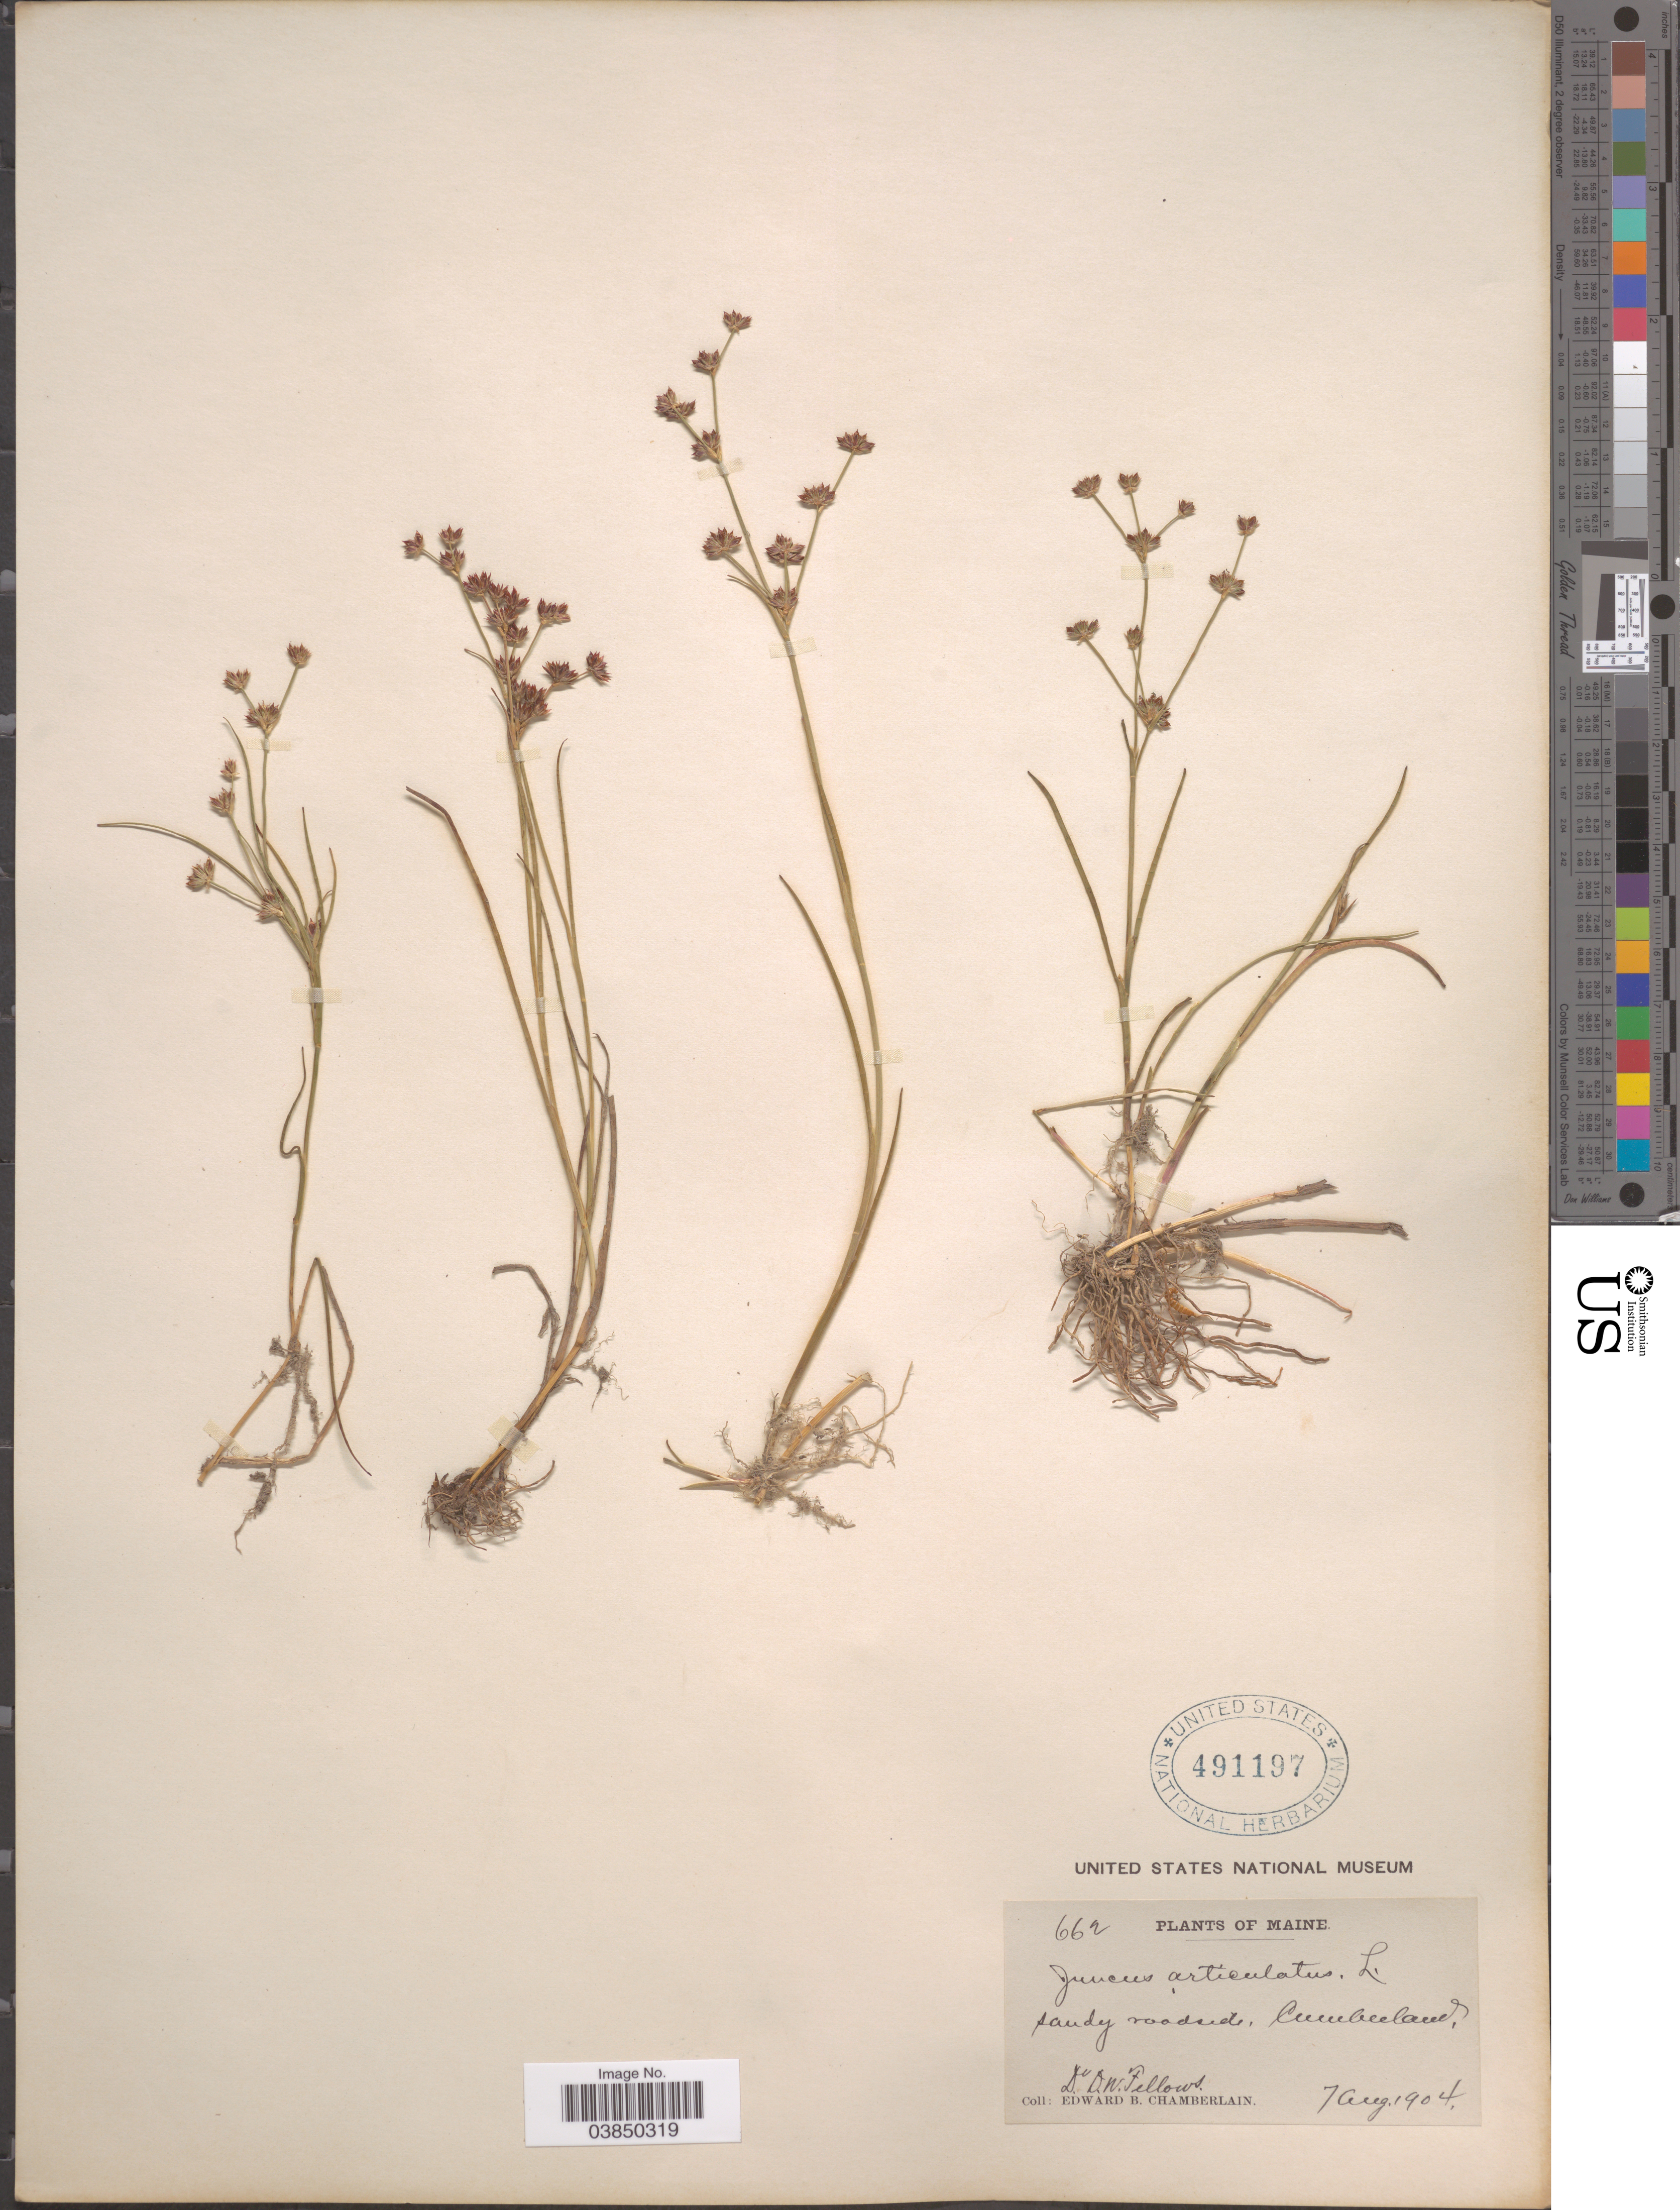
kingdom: Plantae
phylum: Tracheophyta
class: Liliopsida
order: Poales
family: Juncaceae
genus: Juncus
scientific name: Juncus articulatus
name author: L.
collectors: E. Chamberlain & D. W. Fellows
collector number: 662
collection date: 1904-08-07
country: United States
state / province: Maine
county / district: Cumberland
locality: Cumberland.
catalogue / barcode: US 491197